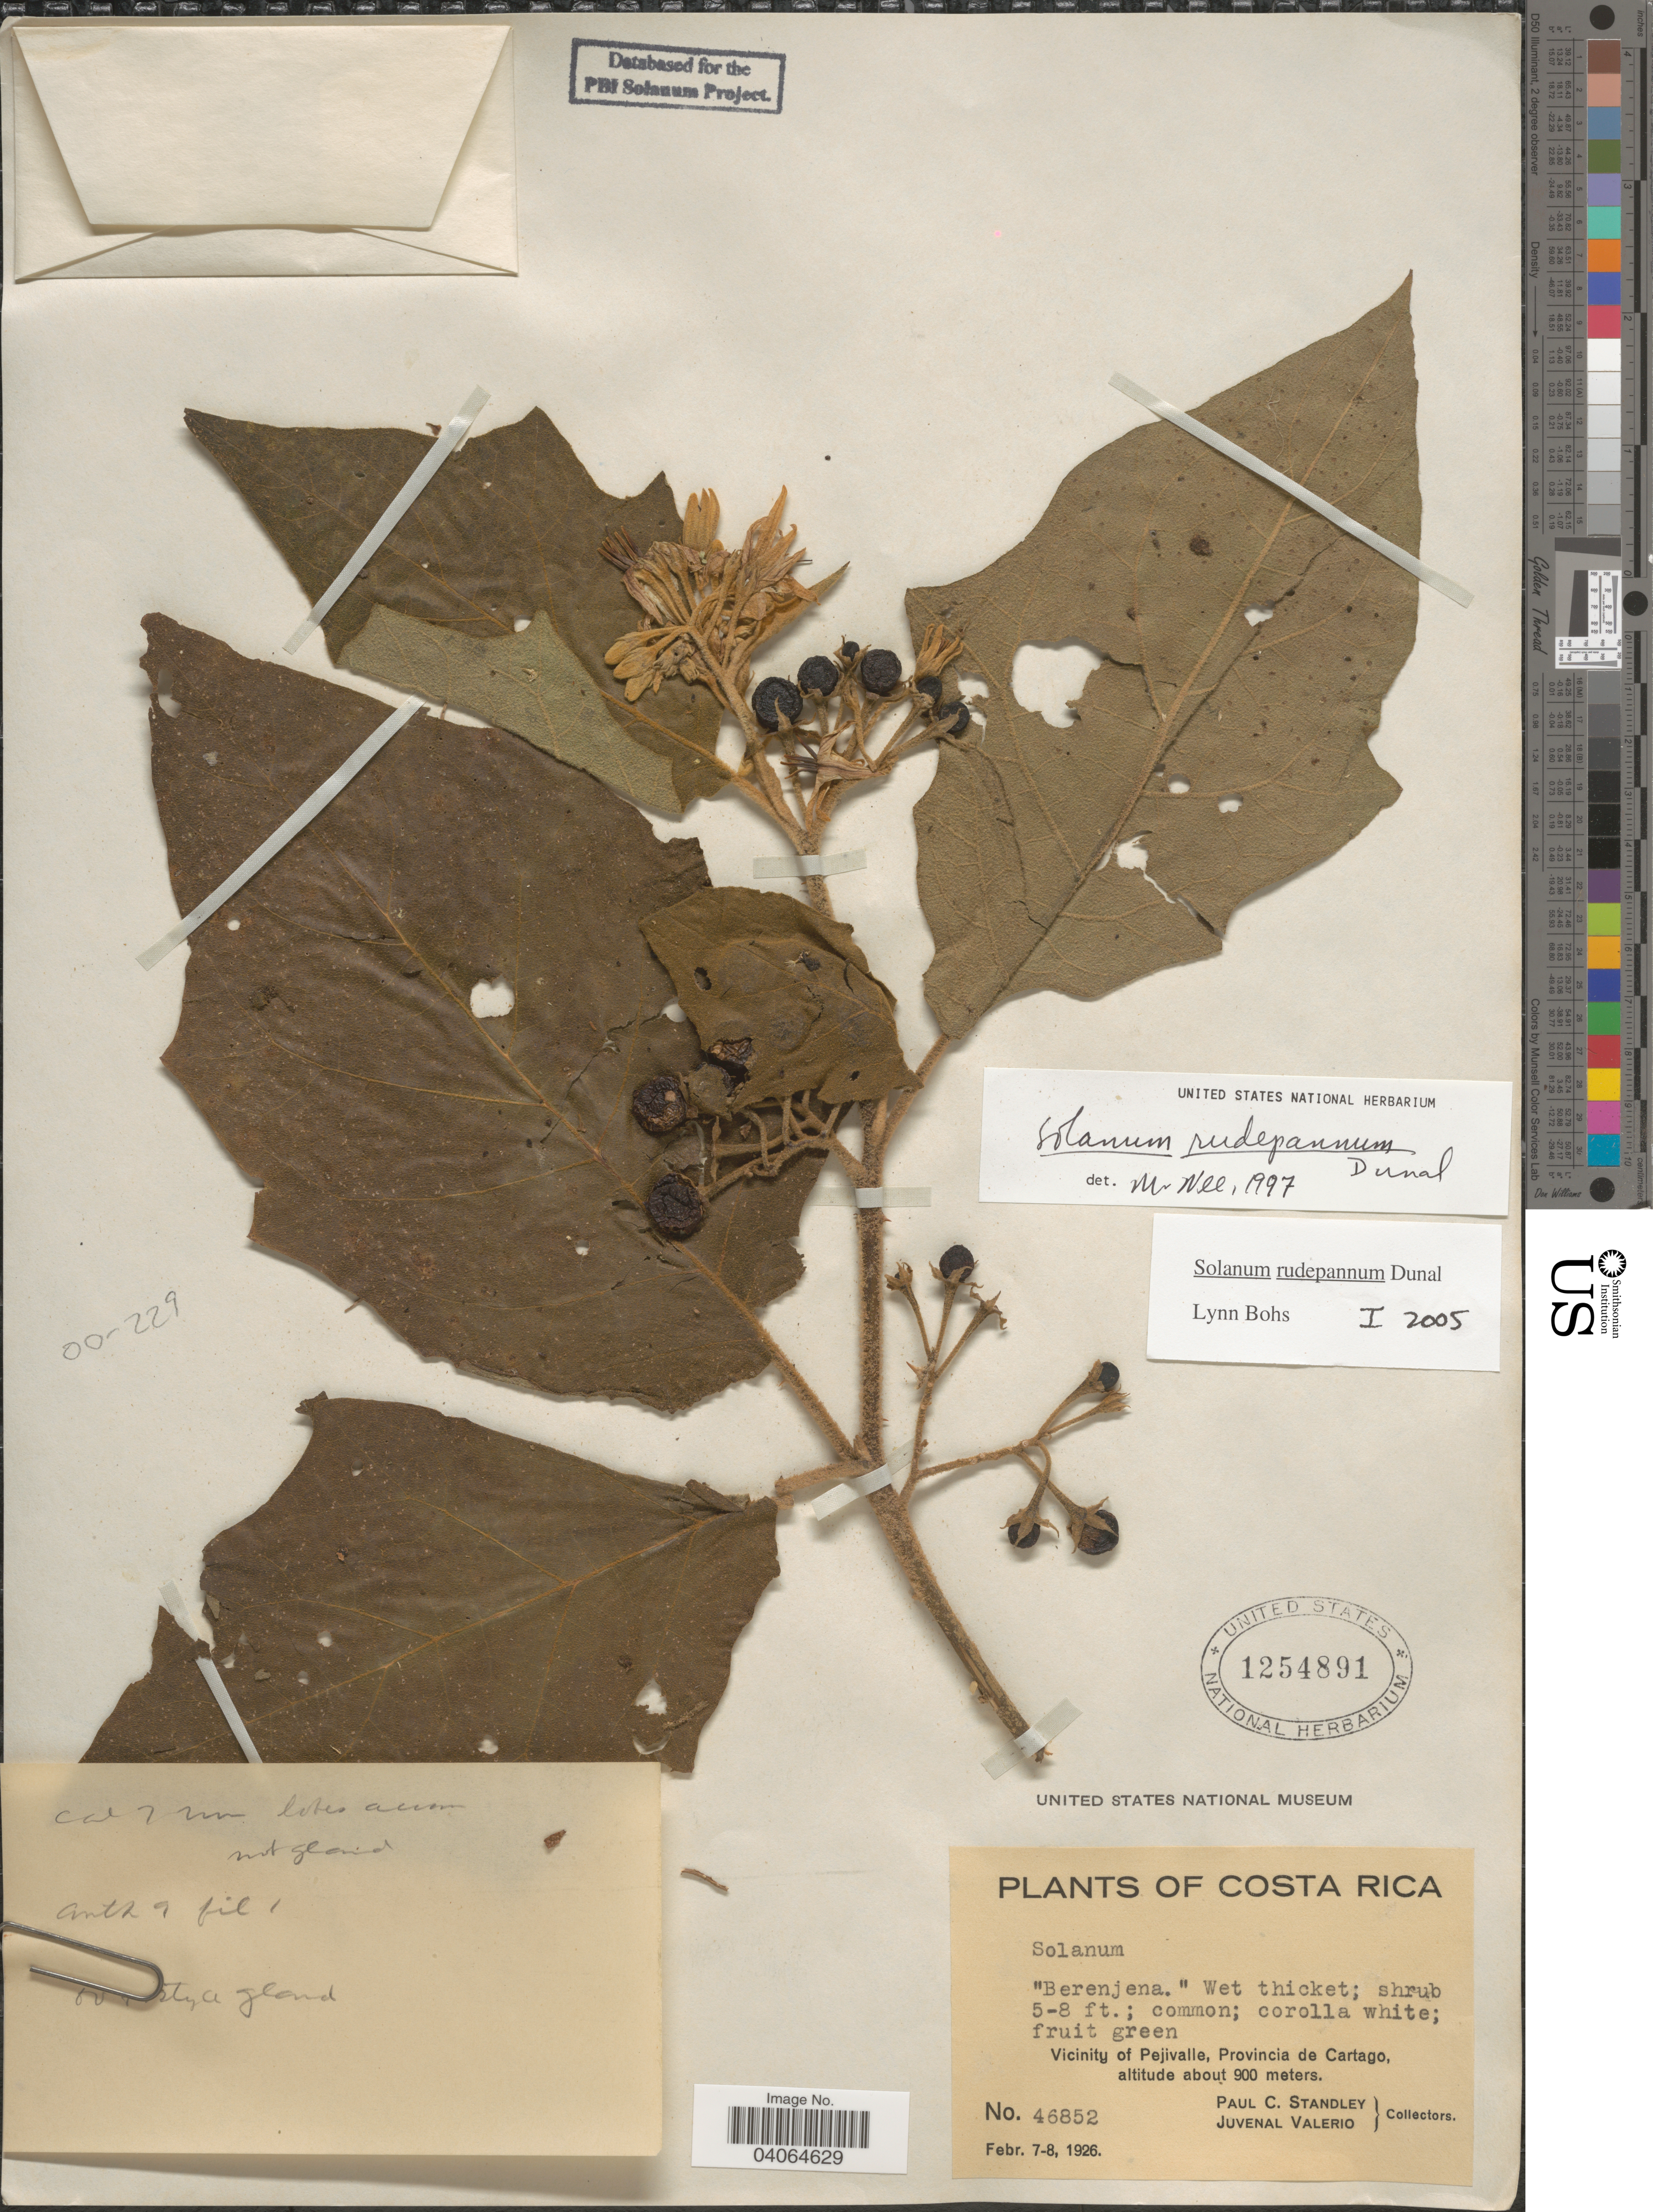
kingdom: Plantae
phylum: Tracheophyta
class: Magnoliopsida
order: Solanales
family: Solanaceae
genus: Solanum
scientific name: Solanum rudepannum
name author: Dunal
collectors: P. C. Standley & J. Valerio R.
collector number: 46852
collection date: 1926-02-07/1926-02-08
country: Costa Rica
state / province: Cartago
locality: Vicinity of Pejivalle.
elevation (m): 900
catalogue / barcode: US 1254891